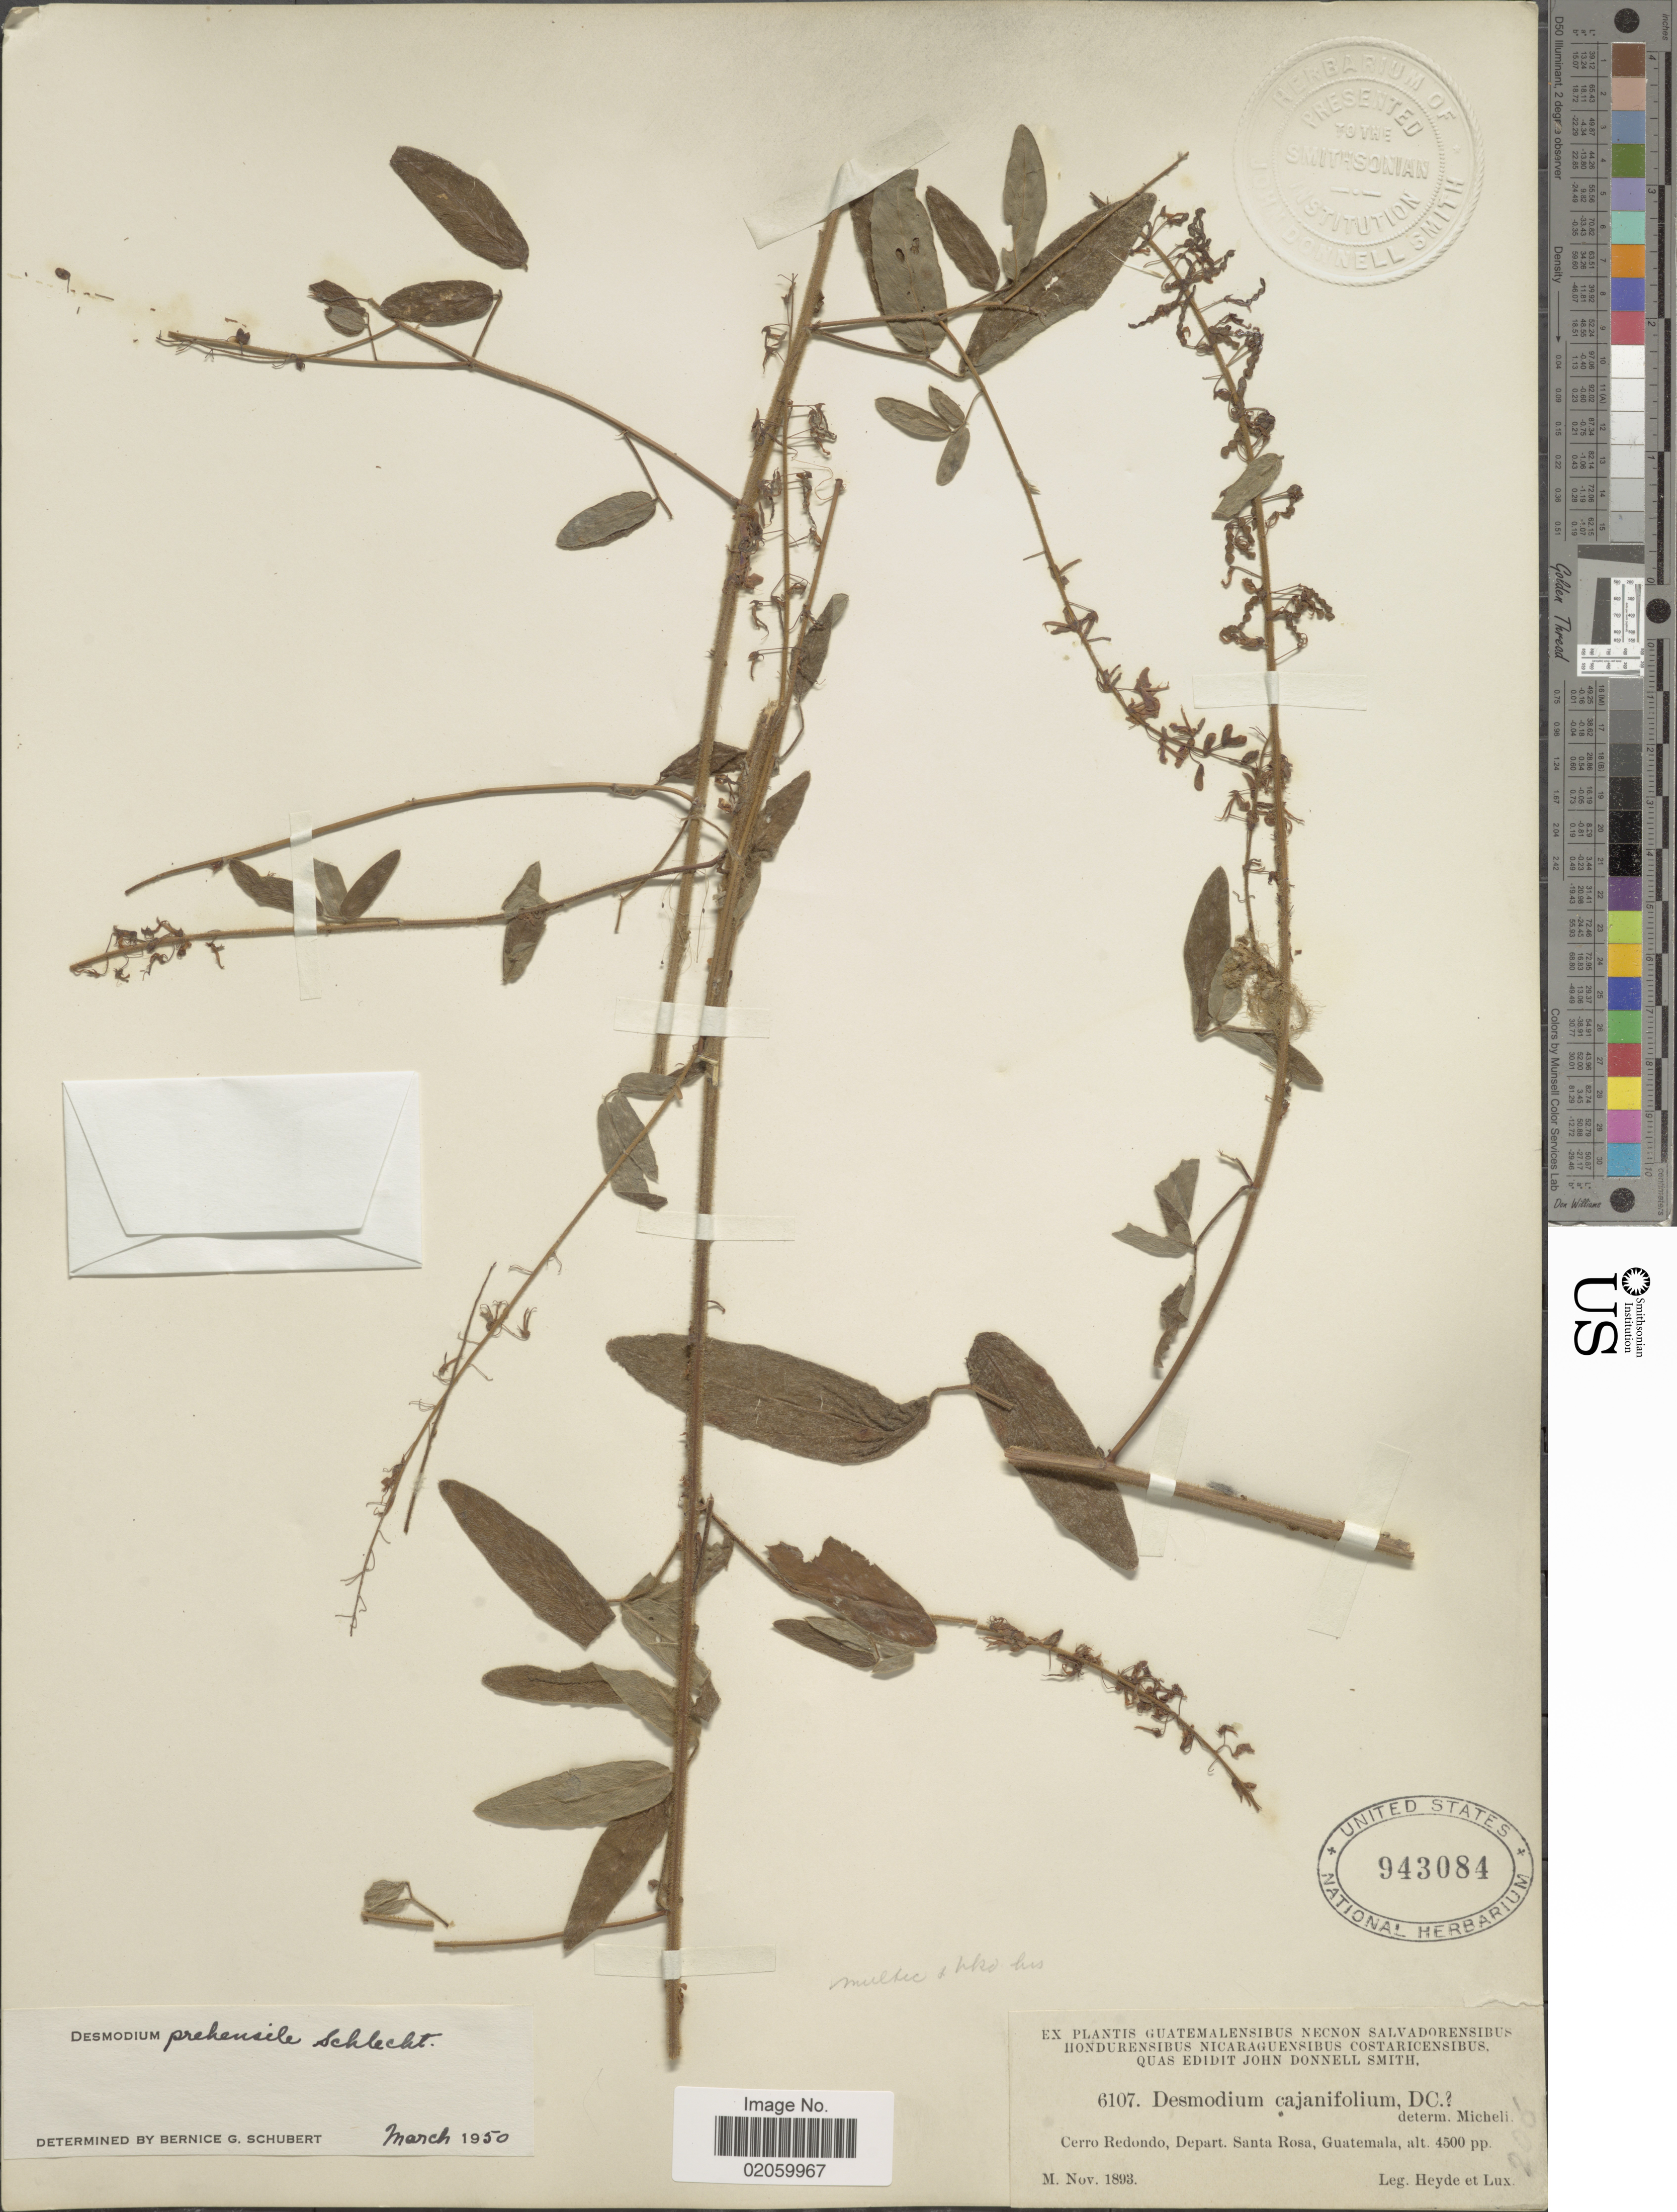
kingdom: Plantae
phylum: Tracheophyta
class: Magnoliopsida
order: Fabales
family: Fabaceae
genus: Desmodium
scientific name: Desmodium prehensile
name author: Schltdl.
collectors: Heyde & Lux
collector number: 6107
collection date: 1893-11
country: Guatemala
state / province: Santa Rosa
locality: Cerro Redondo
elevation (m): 1372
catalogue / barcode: US 943084